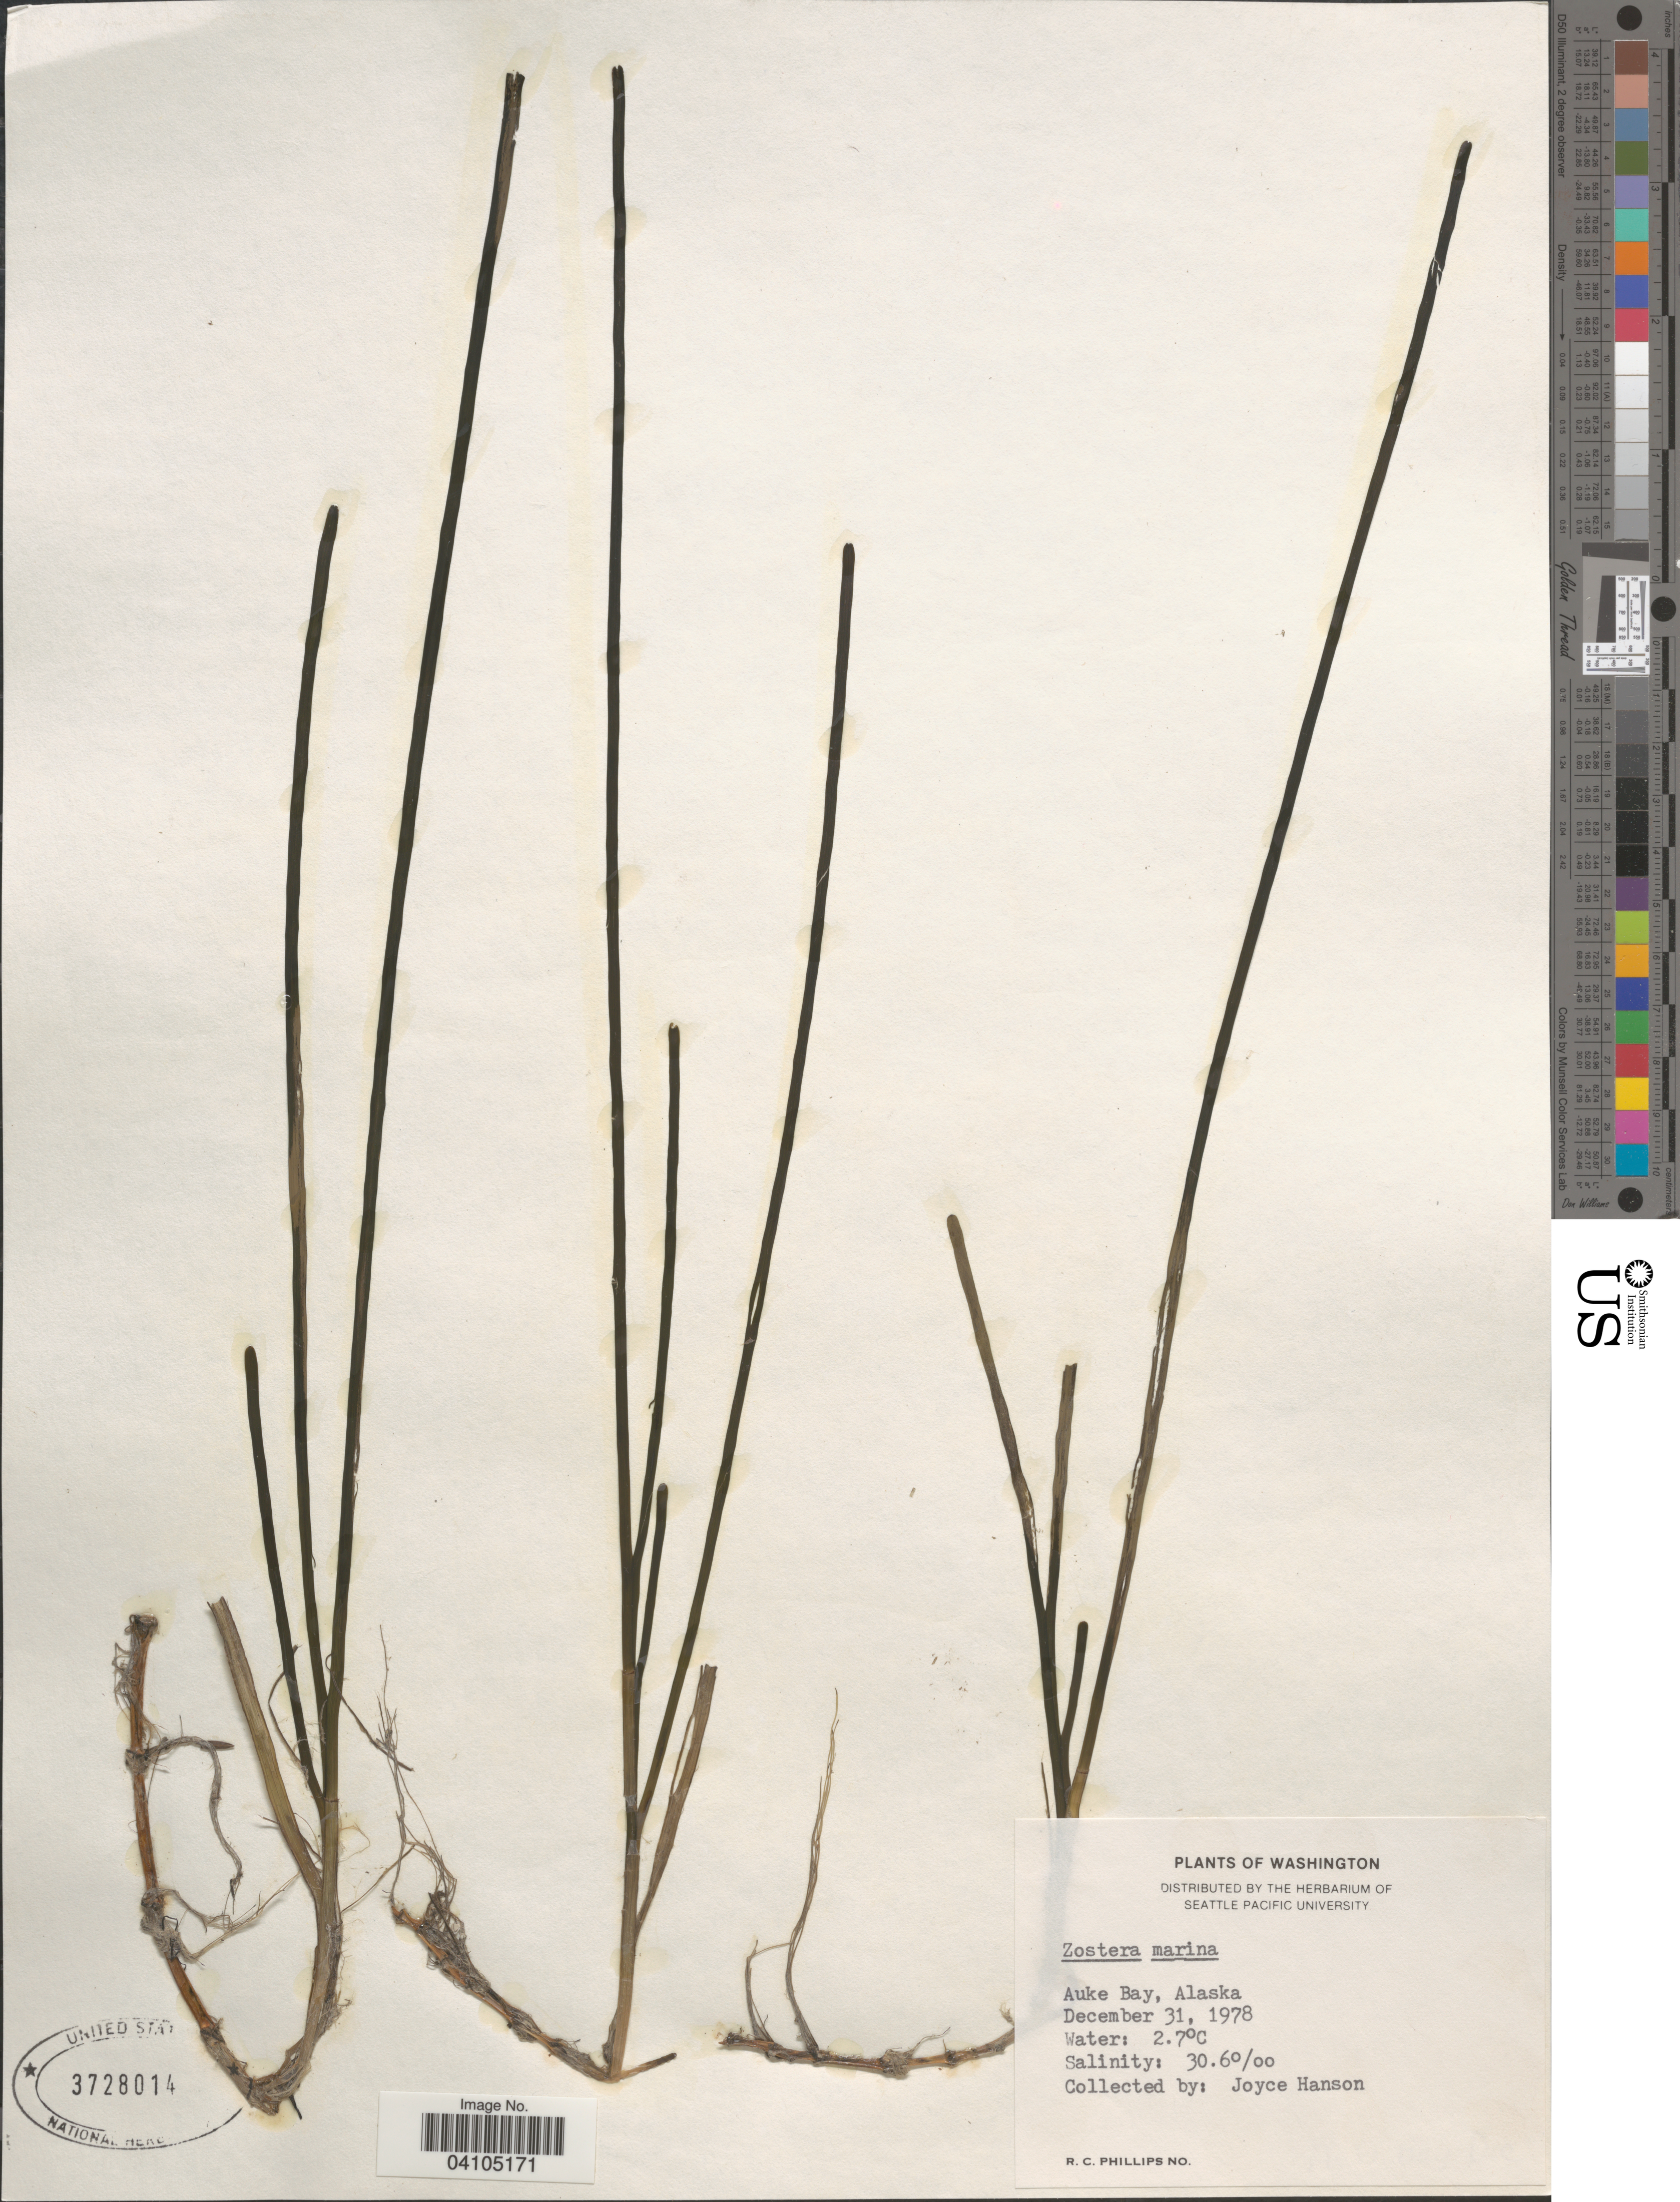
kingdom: Plantae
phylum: Tracheophyta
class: Liliopsida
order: Alismatales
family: Zosteraceae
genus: Zostera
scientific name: Zostera marina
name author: L.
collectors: J. Hanson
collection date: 1978-12-31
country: United States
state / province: Alaska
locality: Auke Bay.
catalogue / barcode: US 3728014